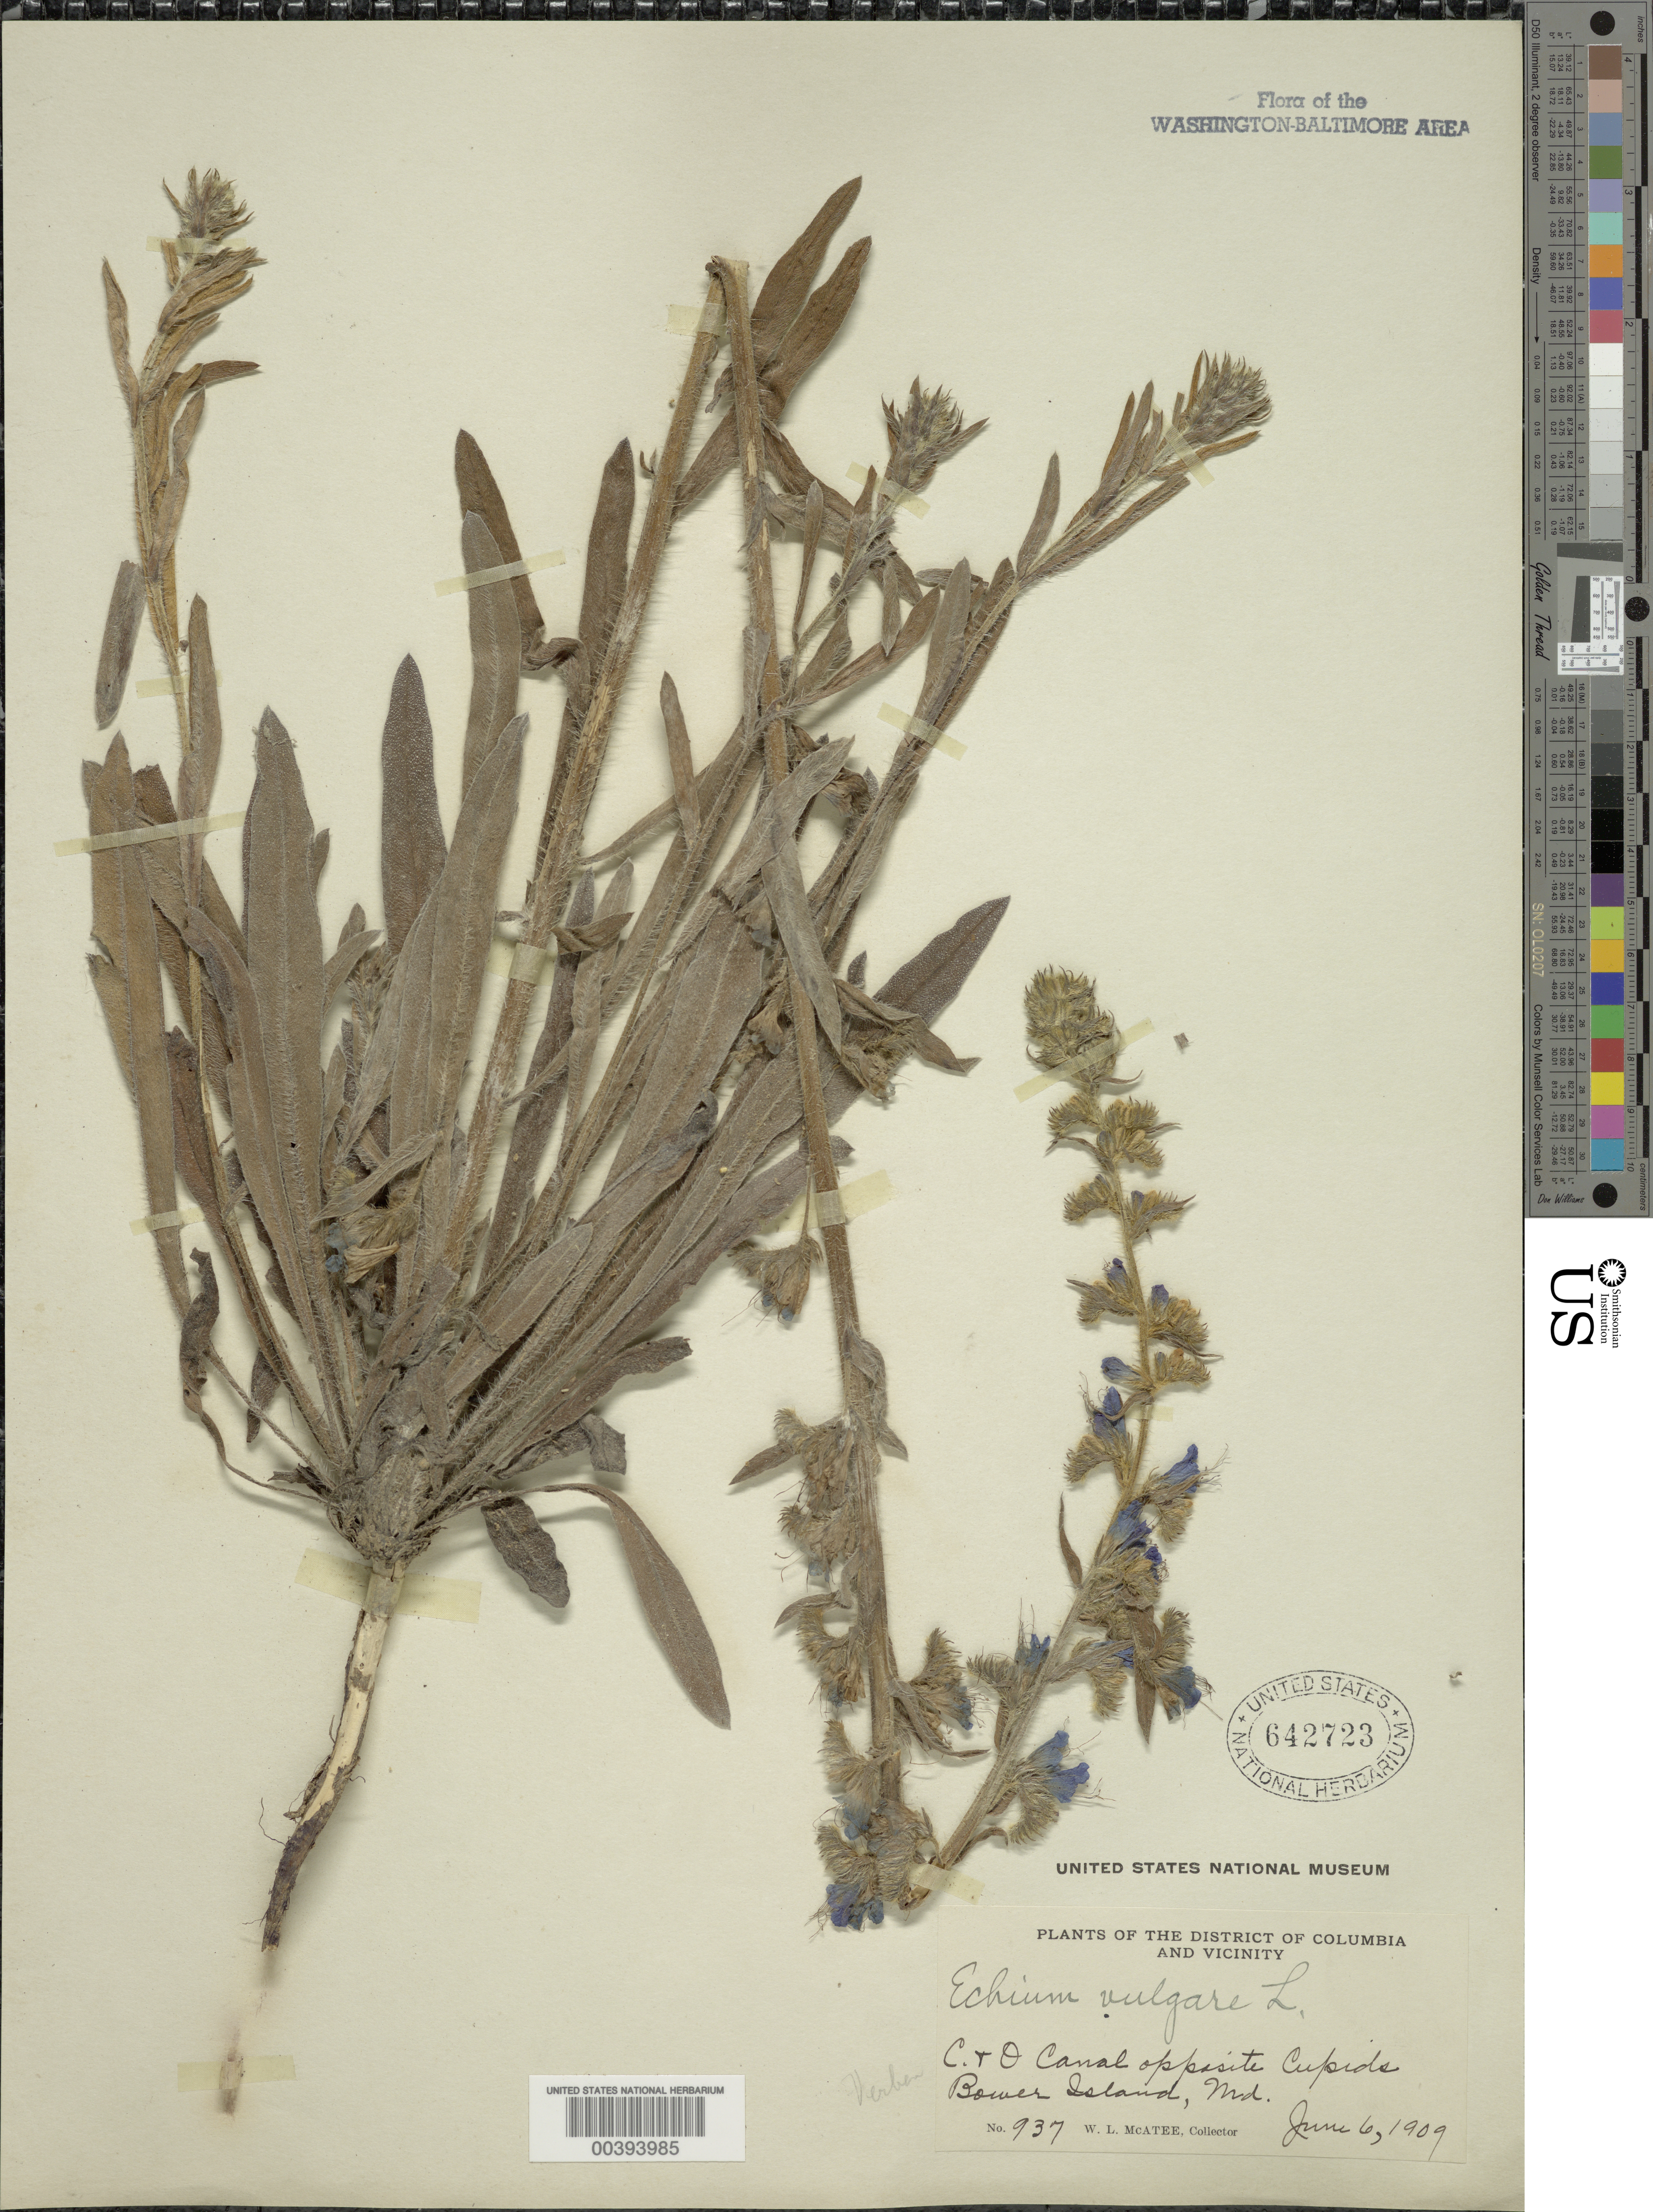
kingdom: Plantae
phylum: Tracheophyta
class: Magnoliopsida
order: Boraginales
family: Boraginaceae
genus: Echium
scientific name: Echium vulgare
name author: L.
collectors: W. McAtee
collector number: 937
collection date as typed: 06 Jun 1909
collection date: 1909-06-06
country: United States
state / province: Maryland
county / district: Montgomery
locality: C. & O. Canal opposite Cupids Bower C. & O. Canal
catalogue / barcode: US 642723